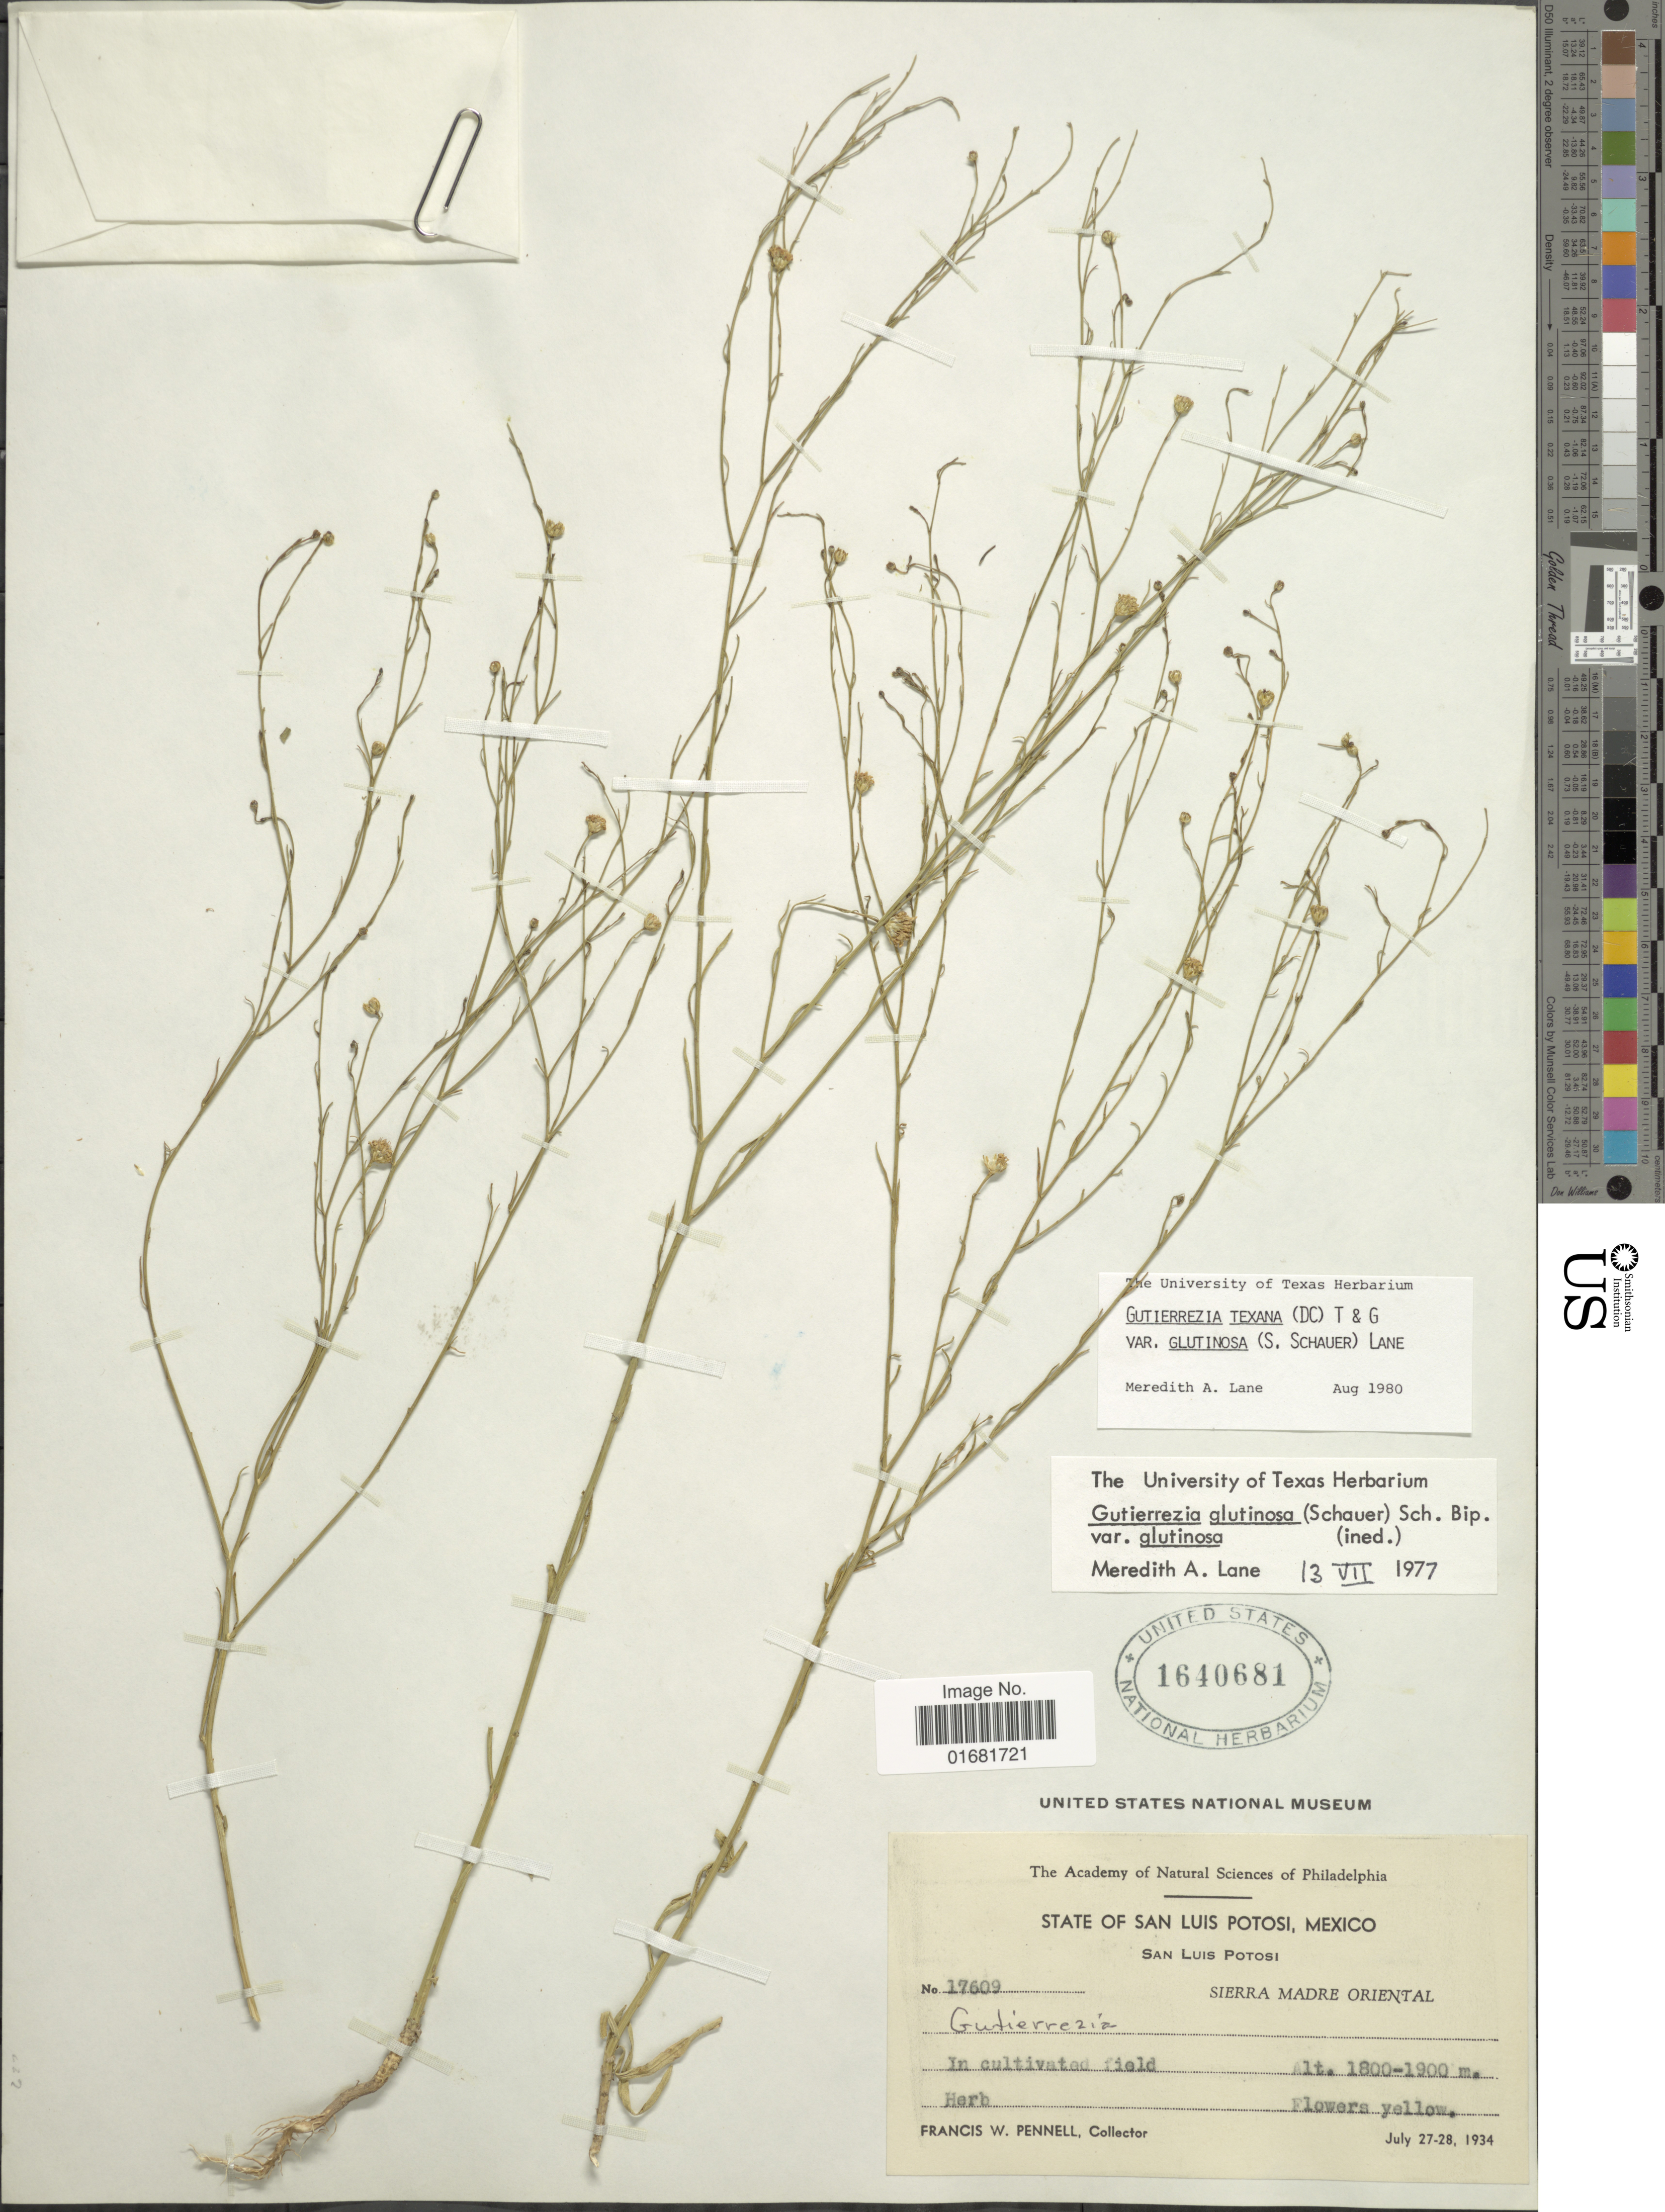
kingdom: Plantae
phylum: Tracheophyta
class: Magnoliopsida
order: Asterales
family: Asteraceae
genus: Gutierrezia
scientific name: Gutierrezia texana var. glutinosa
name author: (S. Schauer) M.A. Lane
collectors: F. W. Pennell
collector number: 17609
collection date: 1934-07-27/1934-07-28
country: Mexico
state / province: San Luis Potosí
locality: San Luis Potosi, Sierra Madre Oriental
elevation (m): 1800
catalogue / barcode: US 1640681